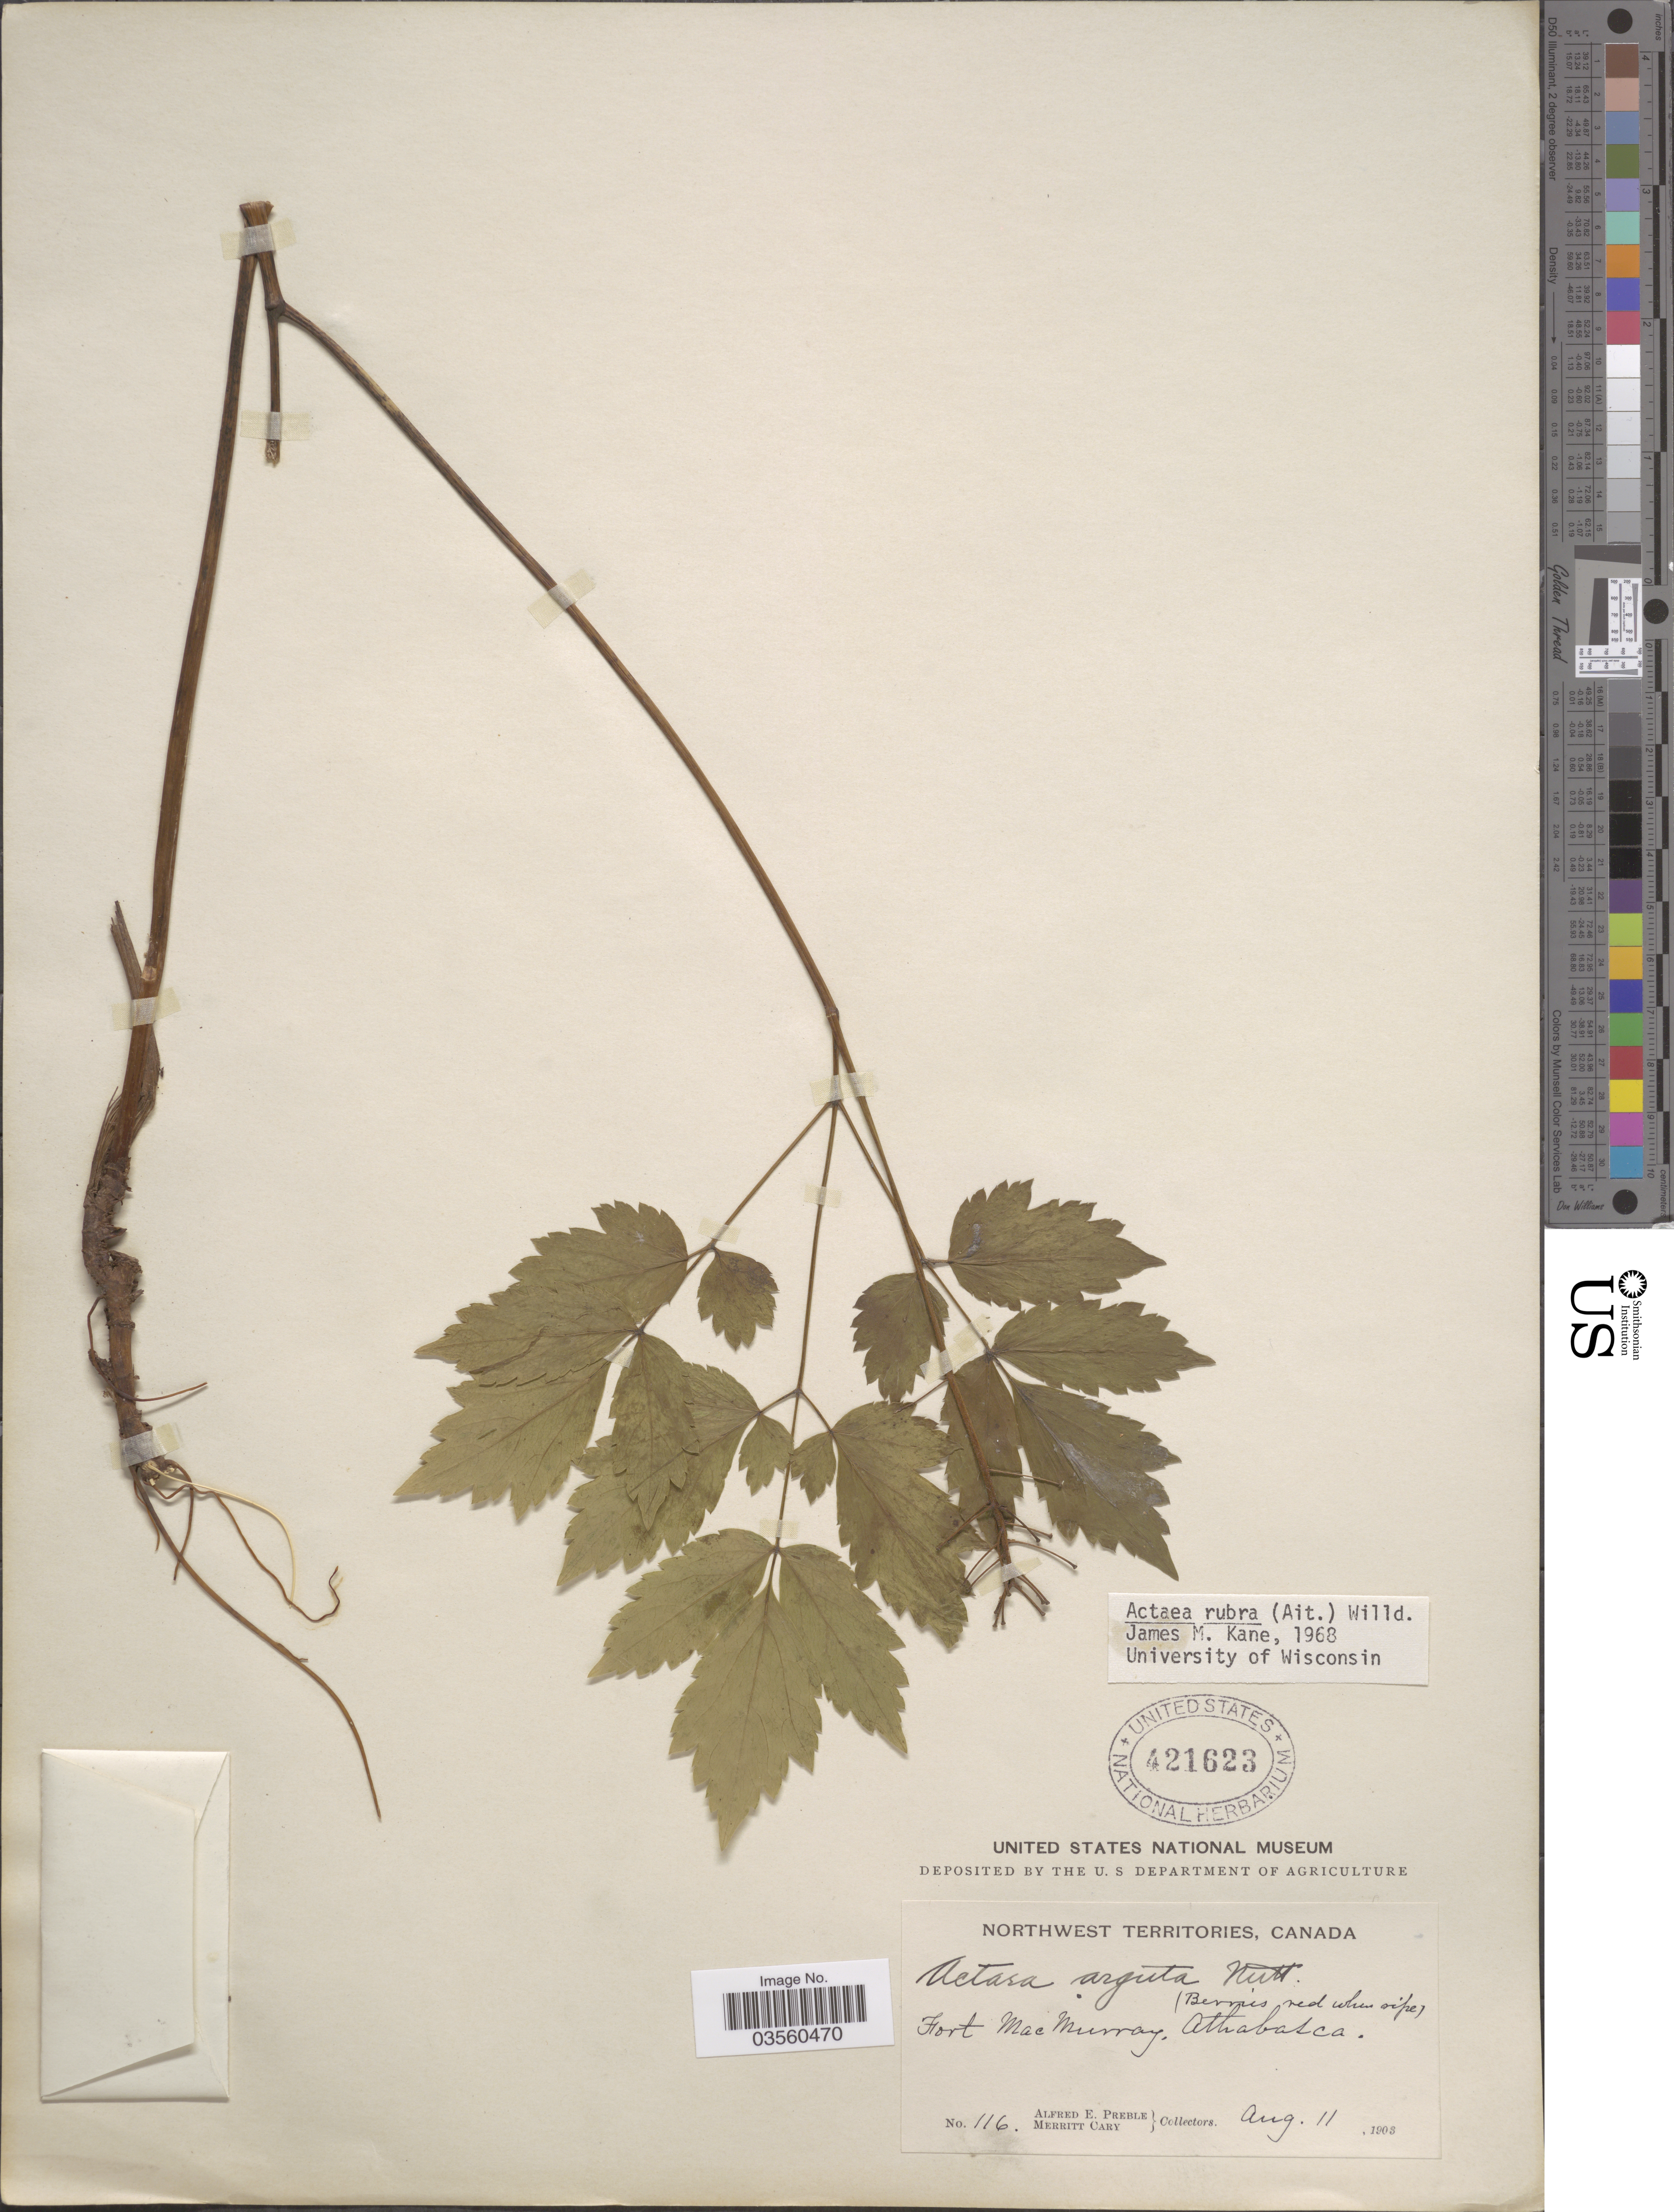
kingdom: Plantae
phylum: Tracheophyta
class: Magnoliopsida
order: Ranunculales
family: Ranunculaceae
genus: Actaea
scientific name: Actaea rubra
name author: (Aiton) Willd.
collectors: A. Preble & M. Cary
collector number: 116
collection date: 1903-08-11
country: Canada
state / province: Northwest Territories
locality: Fort MacMurray, Athabatca.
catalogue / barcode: US 421623